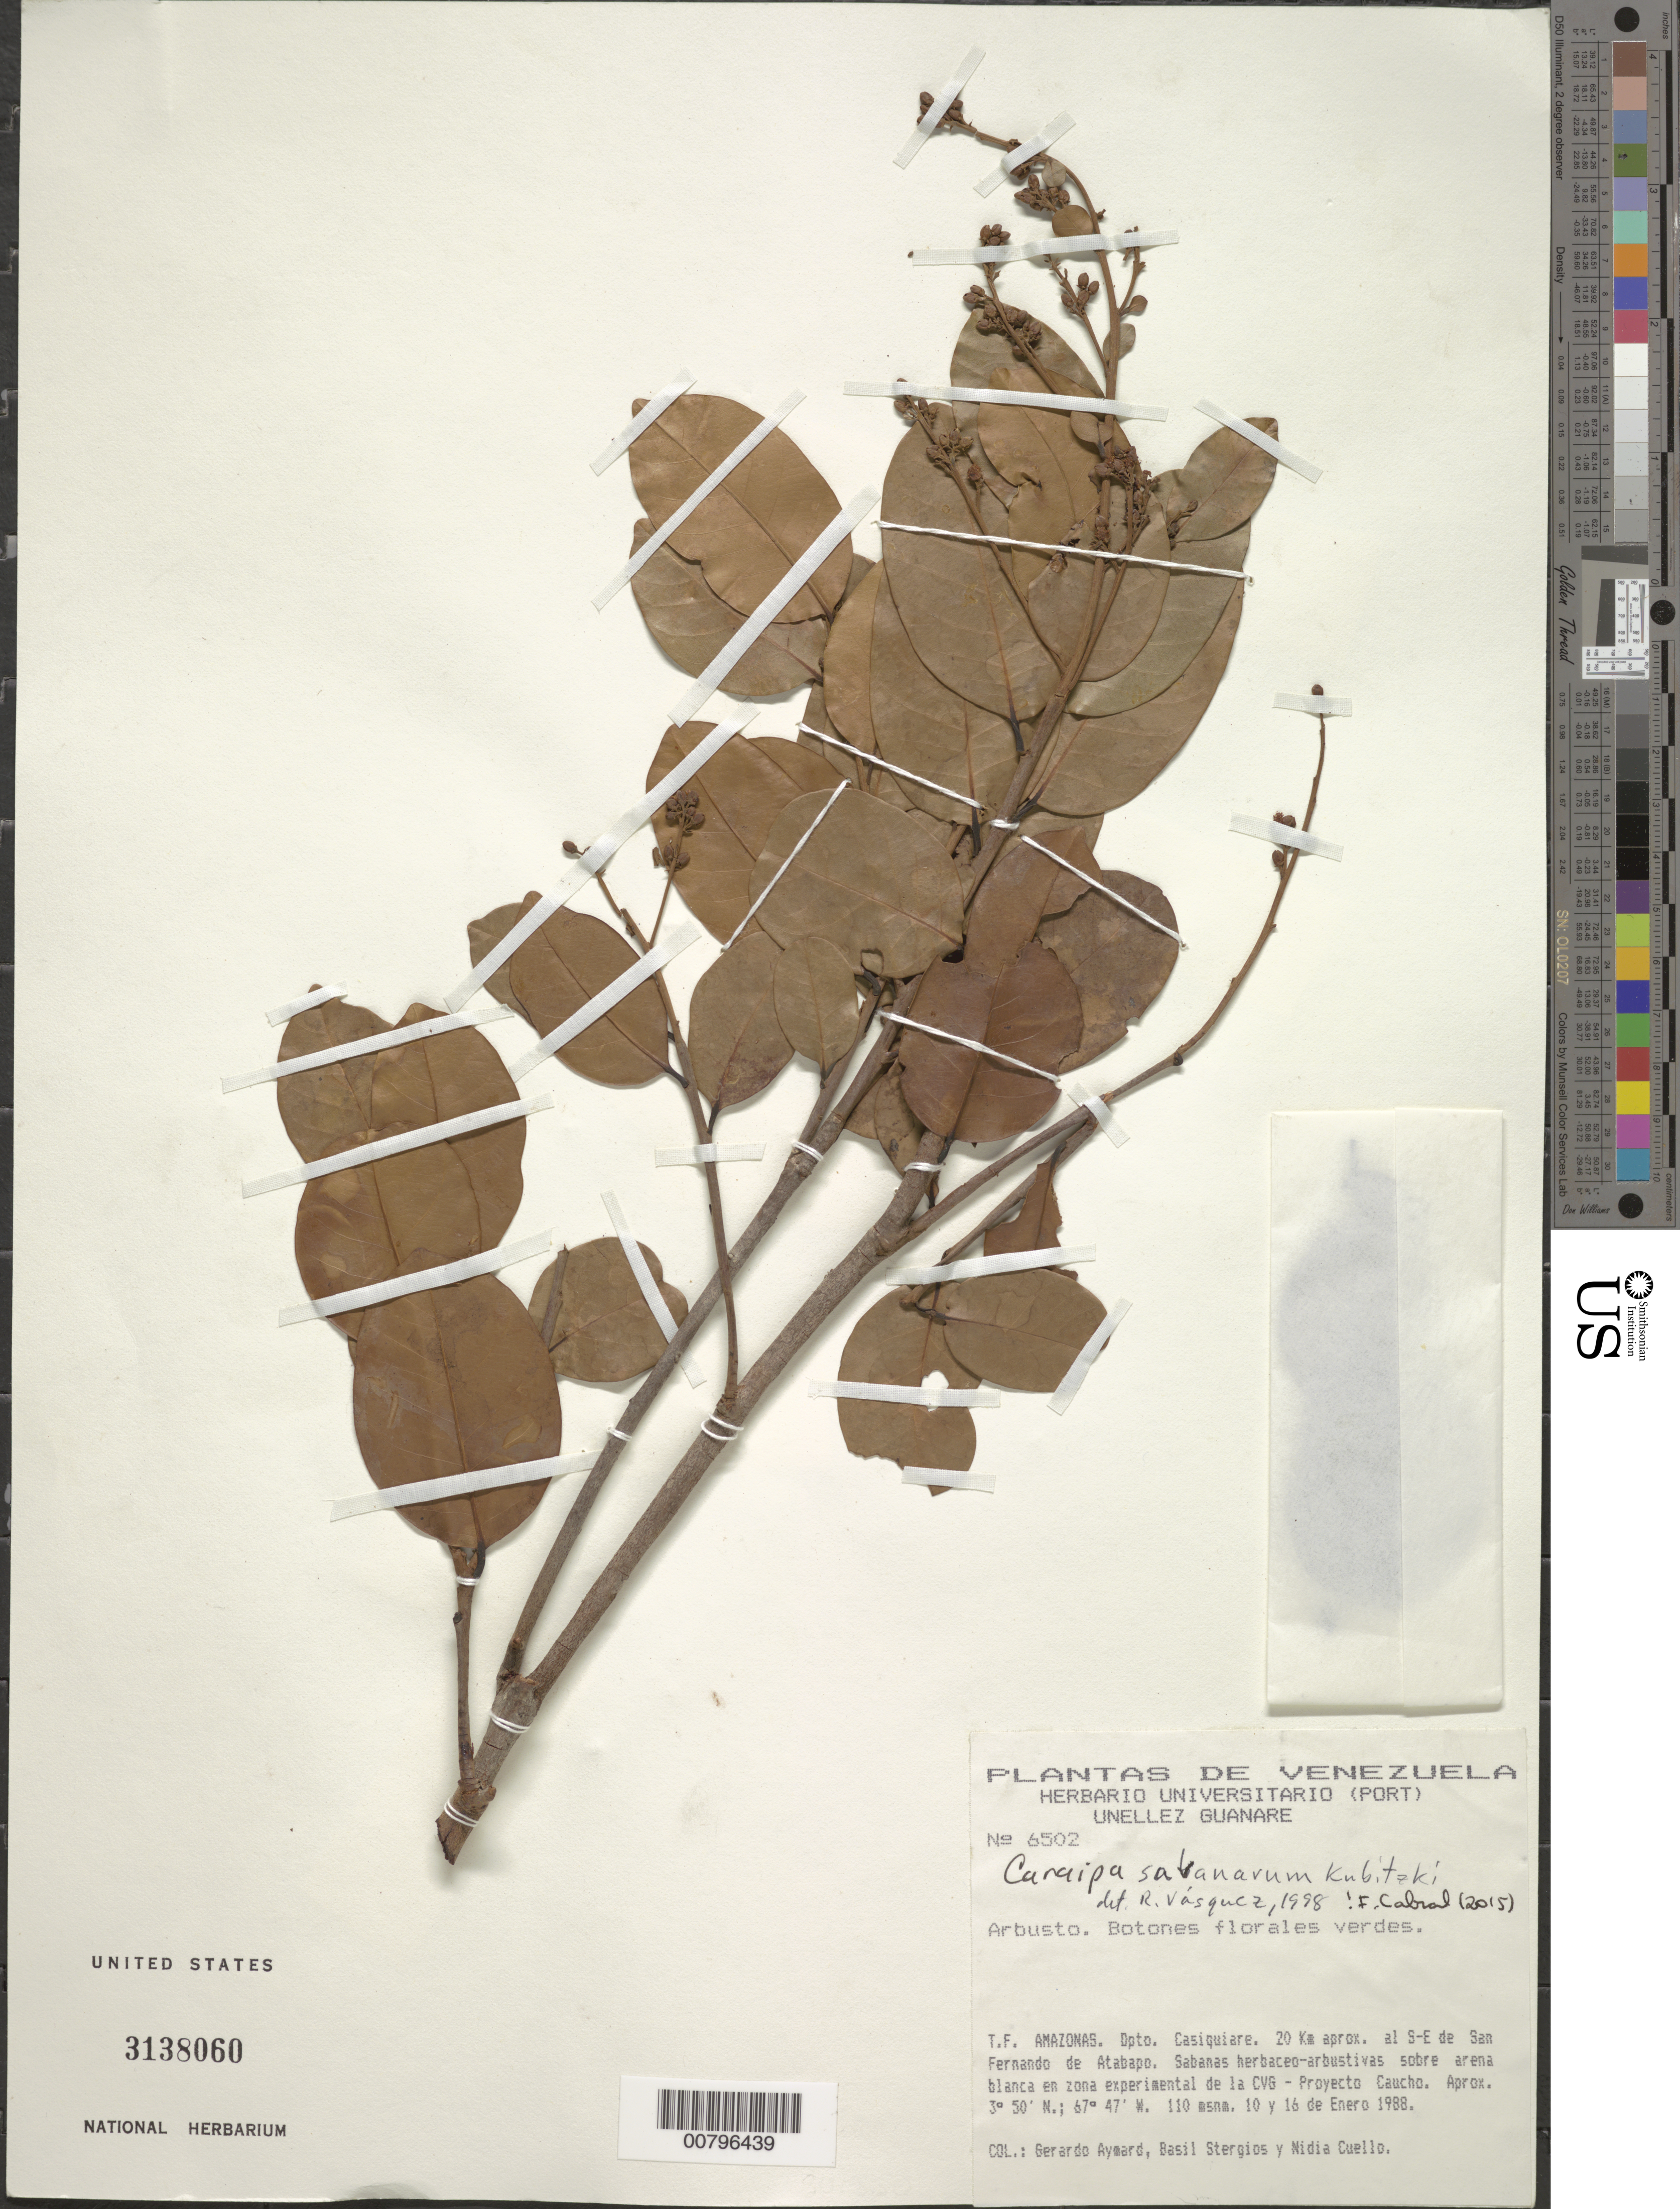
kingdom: Plantae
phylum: Tracheophyta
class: Magnoliopsida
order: Malpighiales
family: Calophyllaceae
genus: Caraipa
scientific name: Caraipa savannarum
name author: Kubitzki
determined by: Vásquez, Roberto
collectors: G. A. Aymard, B. G. Stergios & N. L. Cuello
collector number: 6502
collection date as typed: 10-Jan-88 to 16-Jan-88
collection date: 1988-01-10/1988-01-16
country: Venezuela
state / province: Amazonas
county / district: Atabapo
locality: San Fernando de Atabapo, 20 km SE of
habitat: Sabanas herbaceo-arbustivas sobre arena blanca en zona experimental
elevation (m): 110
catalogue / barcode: US 3138060